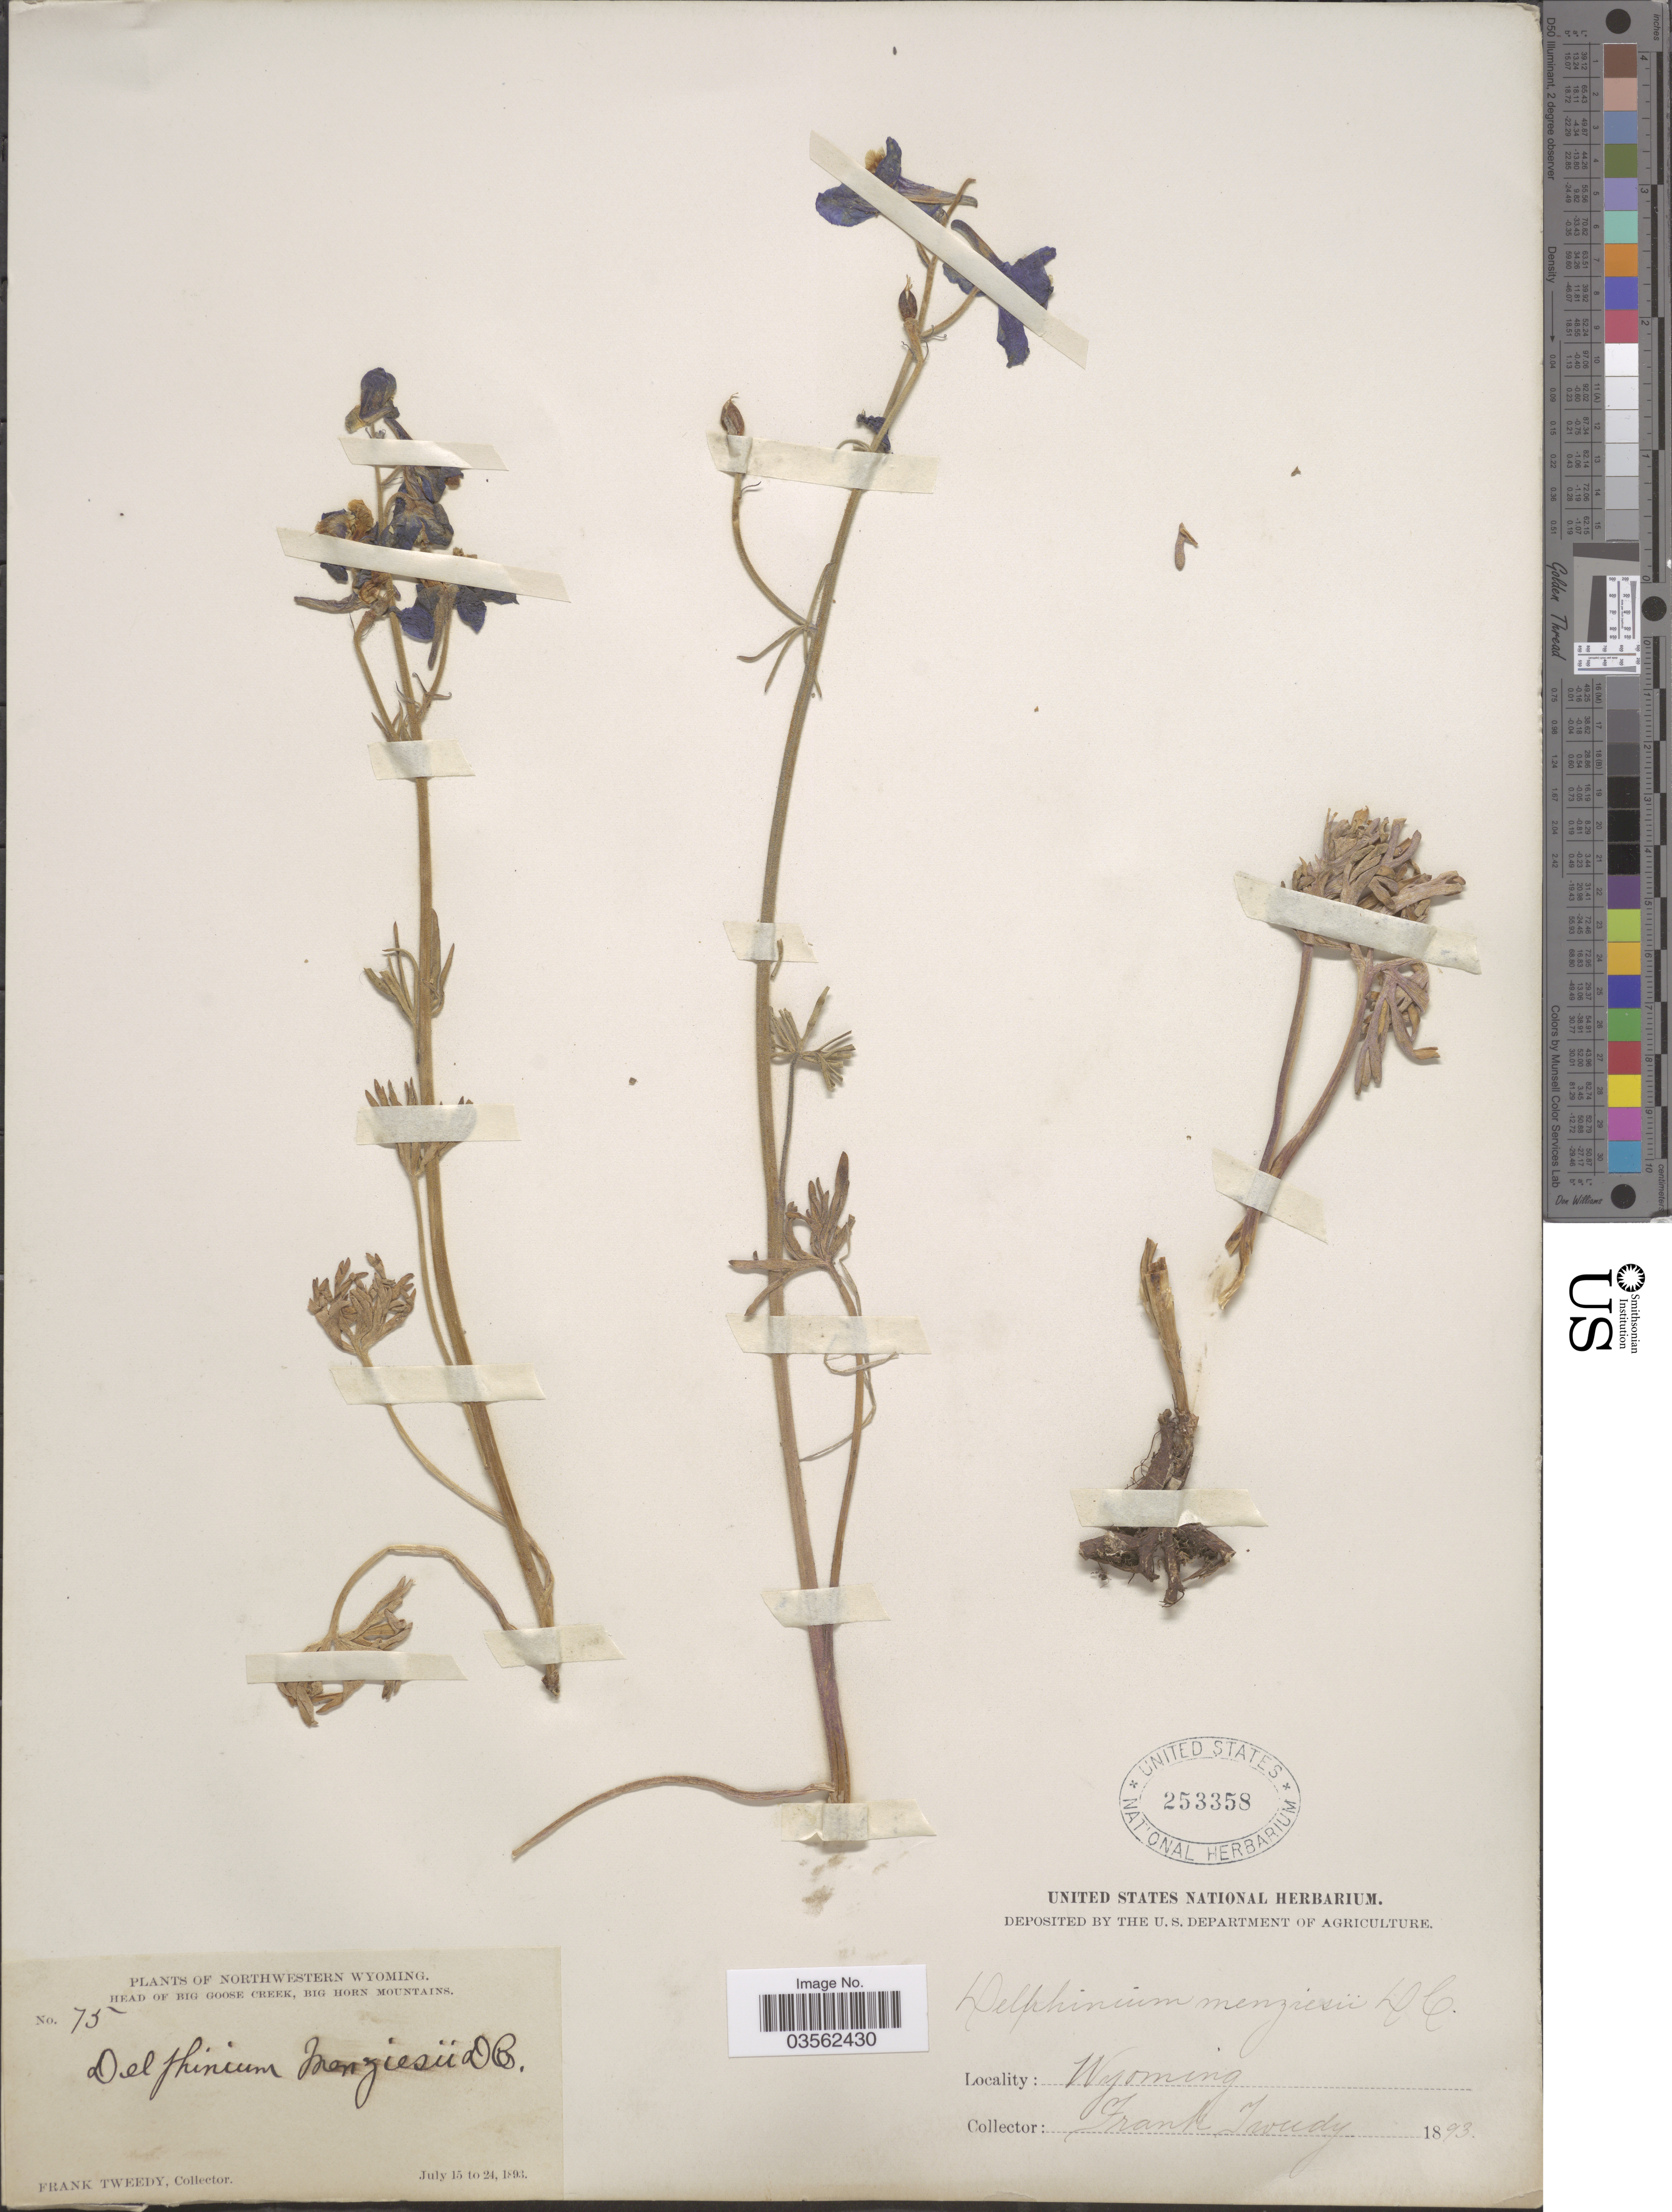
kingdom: Plantae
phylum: Tracheophyta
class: Magnoliopsida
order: Ranunculales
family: Ranunculaceae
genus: Delphinium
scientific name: Delphinium bicolor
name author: Nutt.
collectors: F. Tweedy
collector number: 75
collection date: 1893-07-15/1893-07-24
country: United States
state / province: Wyoming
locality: Northwestern Wyoming. Head of Big Goose Creek, Big Horn Mountains.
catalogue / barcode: US 253358